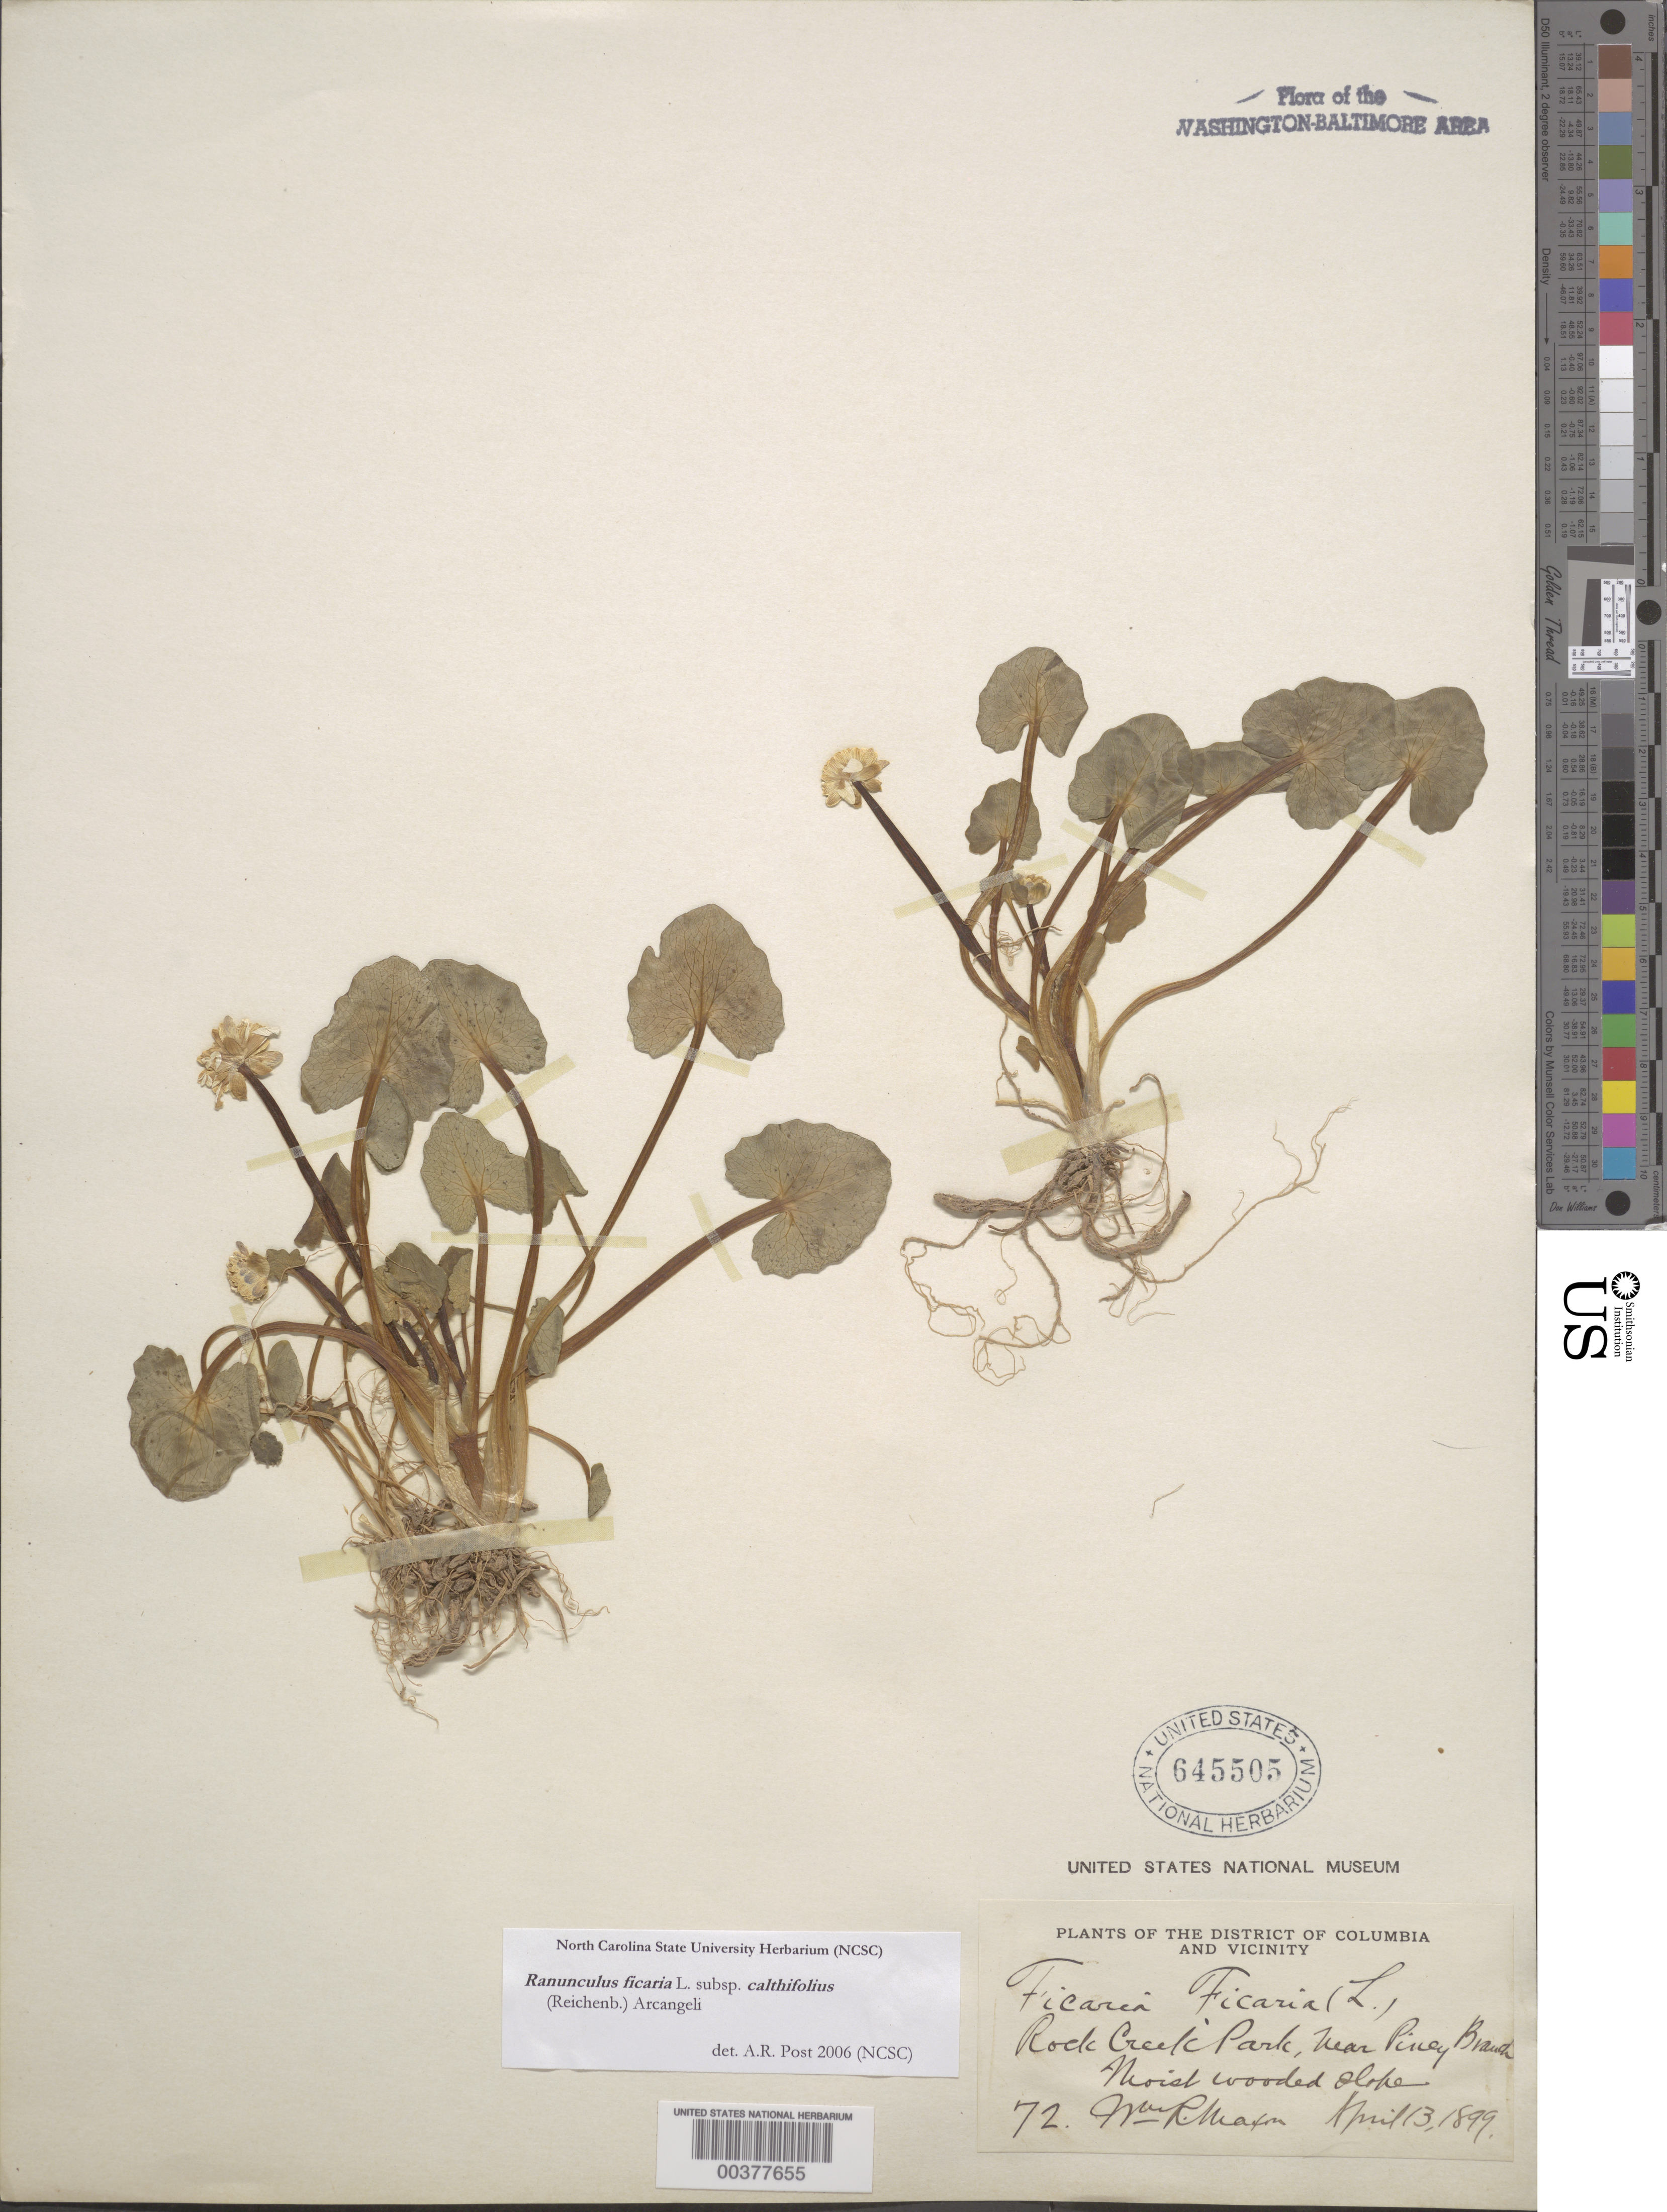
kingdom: Plantae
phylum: Tracheophyta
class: Magnoliopsida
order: Ranunculales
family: Ranunculaceae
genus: Ranunculus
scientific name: Ranunculus ficaria subsp. calthifolius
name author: (Rchb.) Arcang.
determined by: Post, Angela R.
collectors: W. R. Maxon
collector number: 72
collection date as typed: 13 Apr 1899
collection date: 1899-04-13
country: United States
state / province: District of Columbia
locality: Rock Creek Park near Piney Branch Rock Creek Park and Vicinity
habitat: Moist wooded slope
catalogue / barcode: US 645505